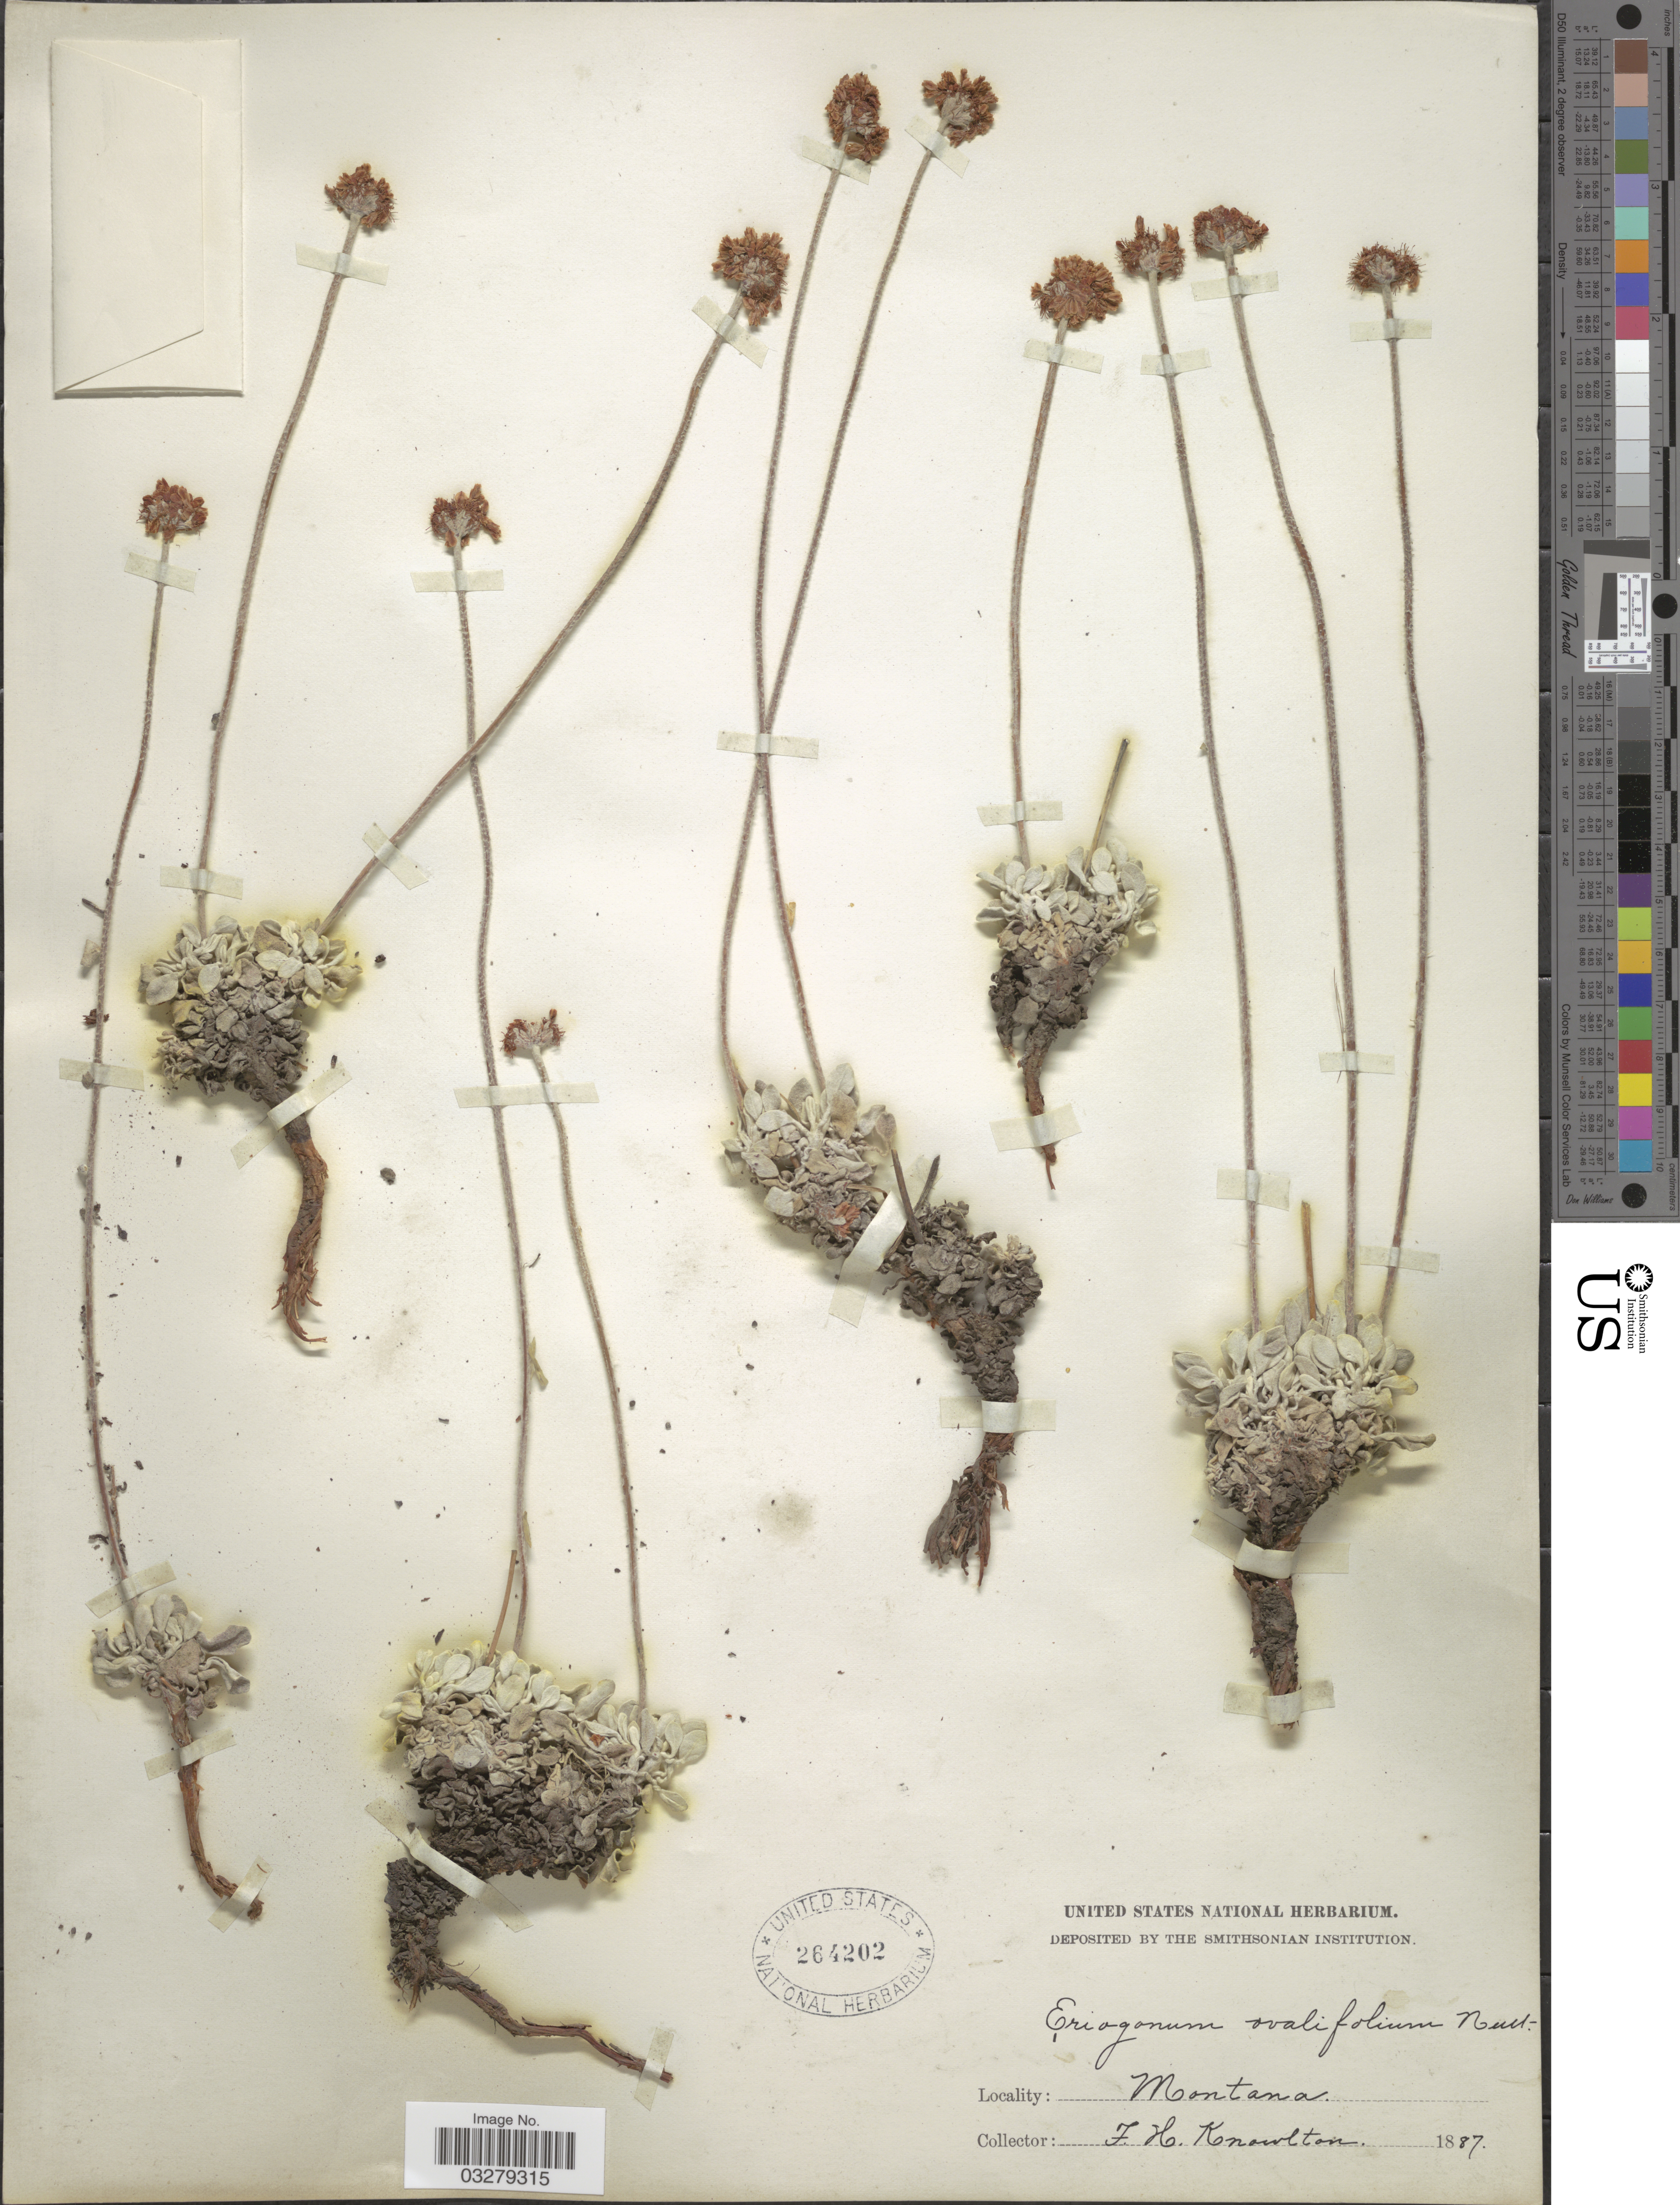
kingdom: Plantae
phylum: Tracheophyta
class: Magnoliopsida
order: Caryophyllales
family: Polygonaceae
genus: Eriogonum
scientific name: Eriogonum ovalifolium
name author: Nutt.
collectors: F. H. Knowlton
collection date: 1887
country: United States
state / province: Montana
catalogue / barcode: US 264202